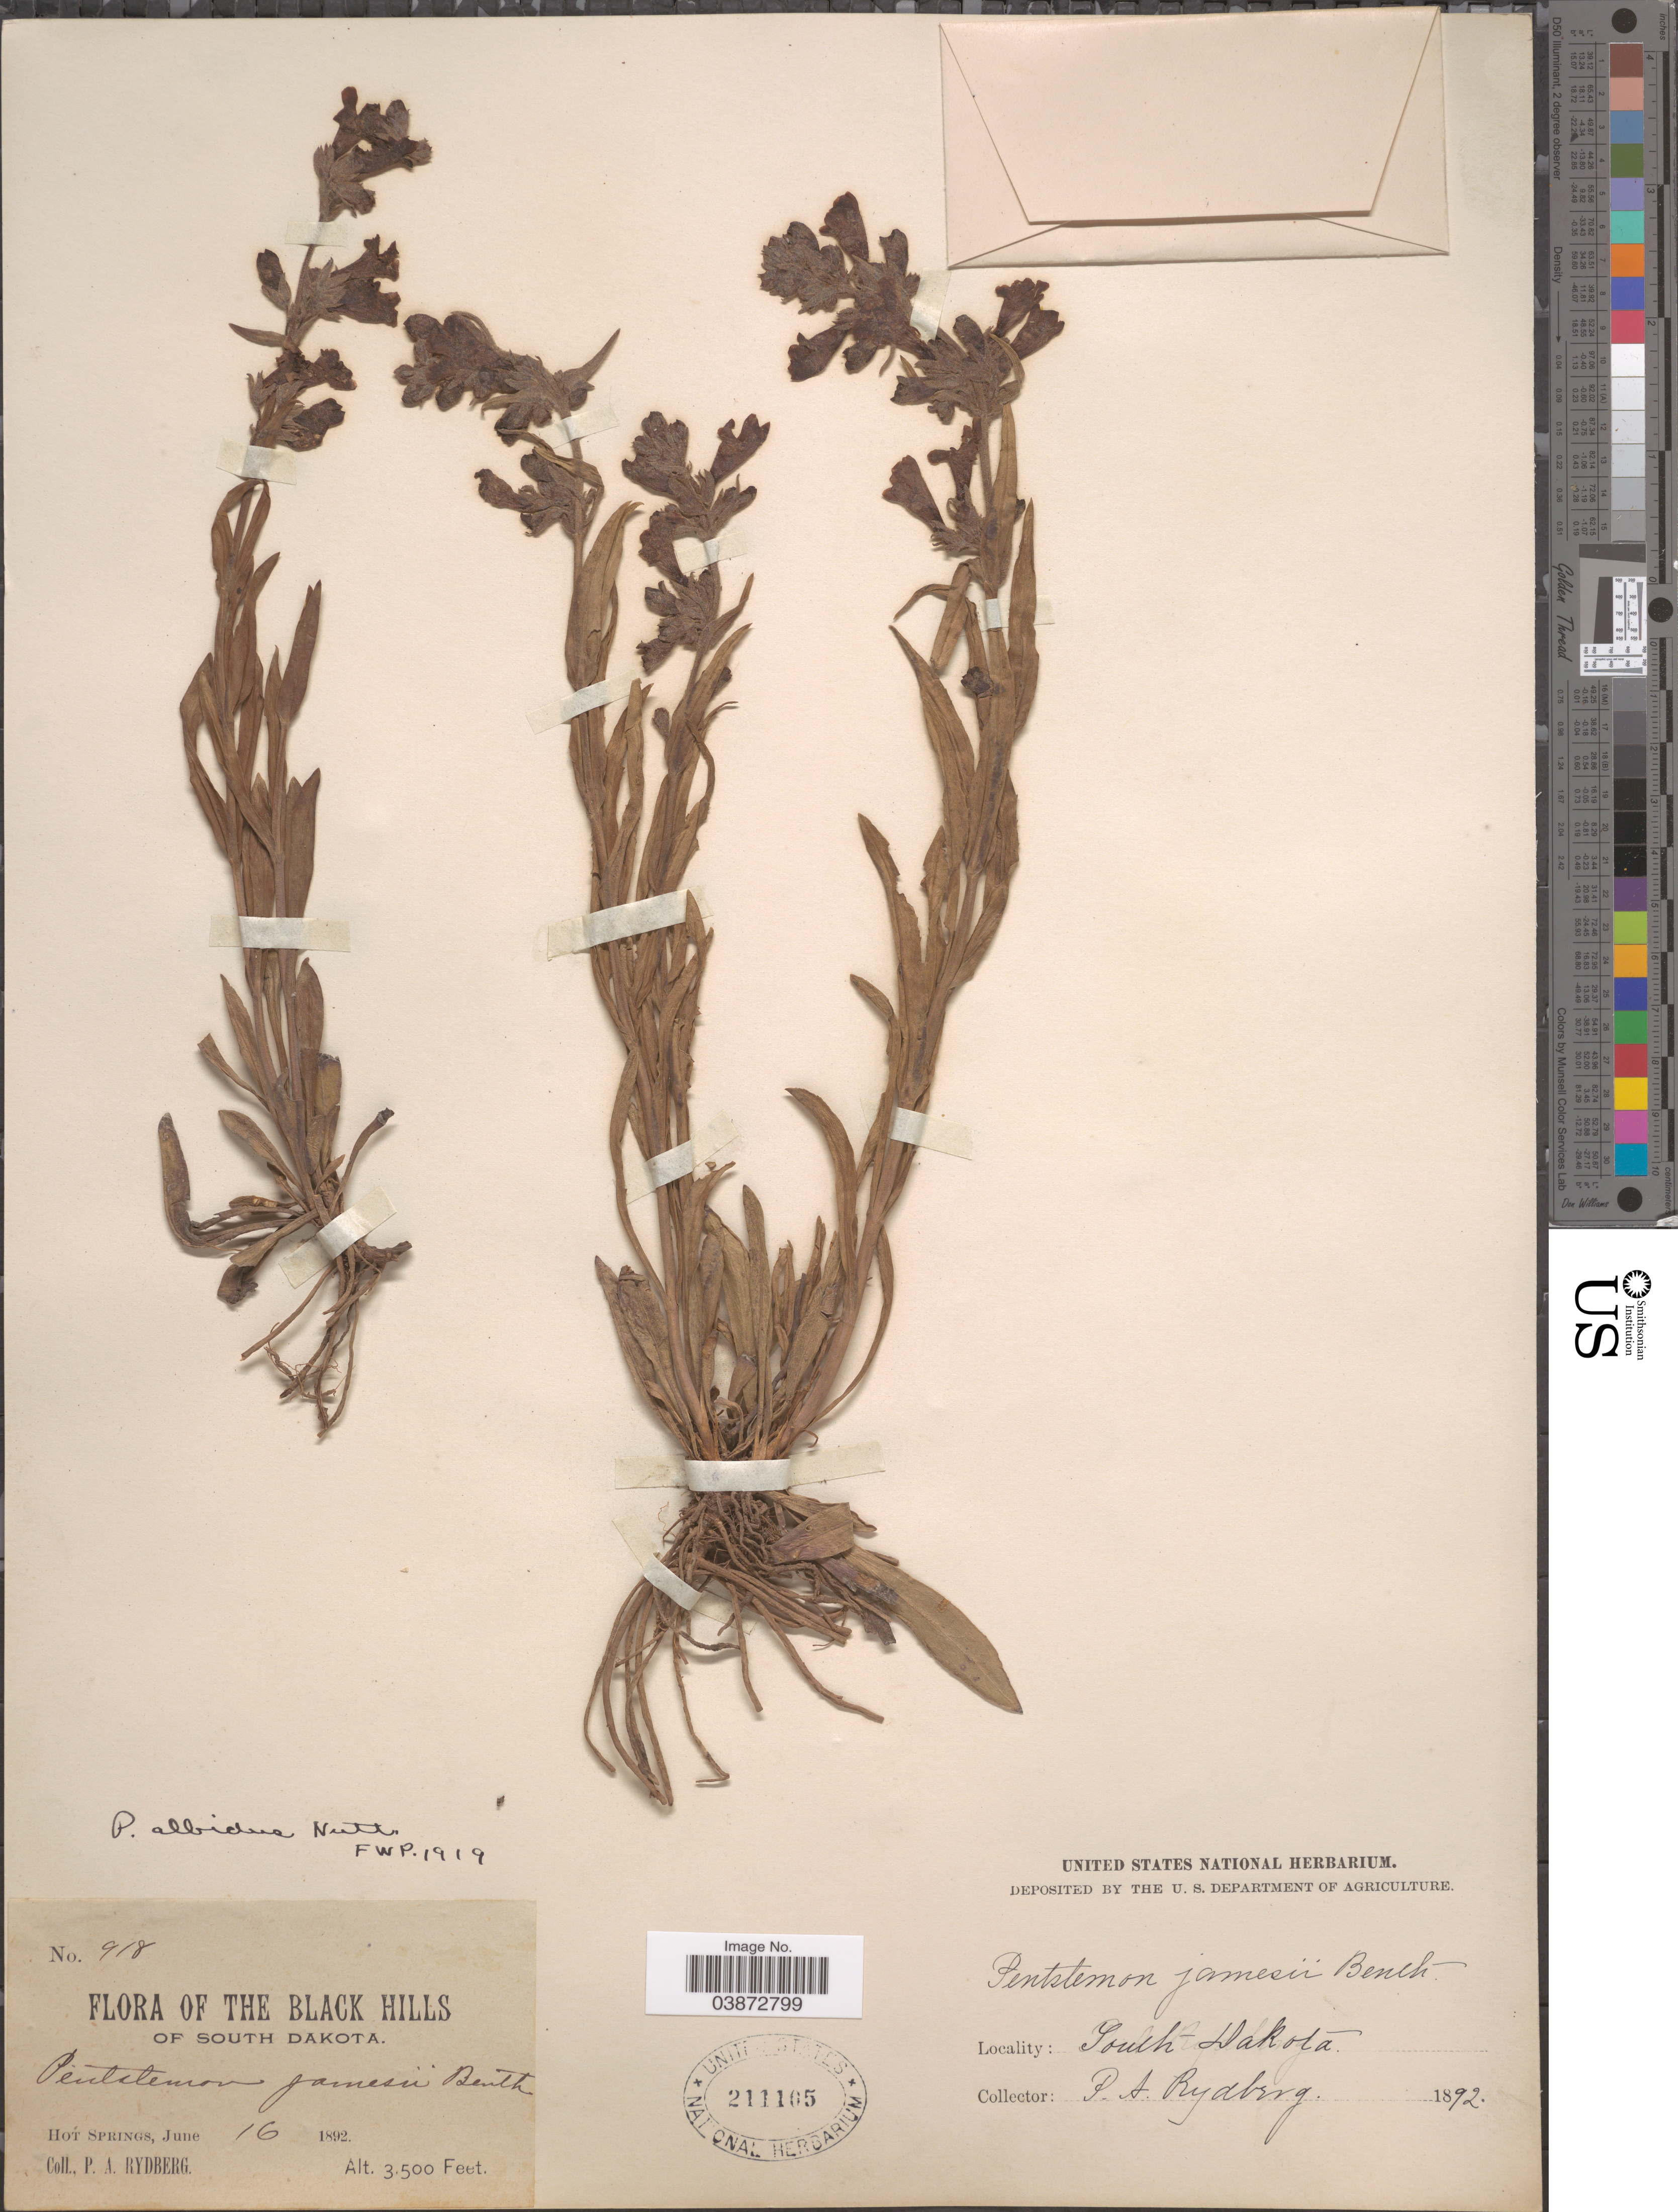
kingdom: Plantae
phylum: Tracheophyta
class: Magnoliopsida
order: Lamiales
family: Plantaginaceae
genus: Penstemon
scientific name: Penstemon albidus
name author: Nutt.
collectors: P. A. Rydberg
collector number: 918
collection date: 1892-06-16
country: United States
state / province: South Dakota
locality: Black Hills of South Dakota. Hot Springs.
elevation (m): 1067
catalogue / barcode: US 211105